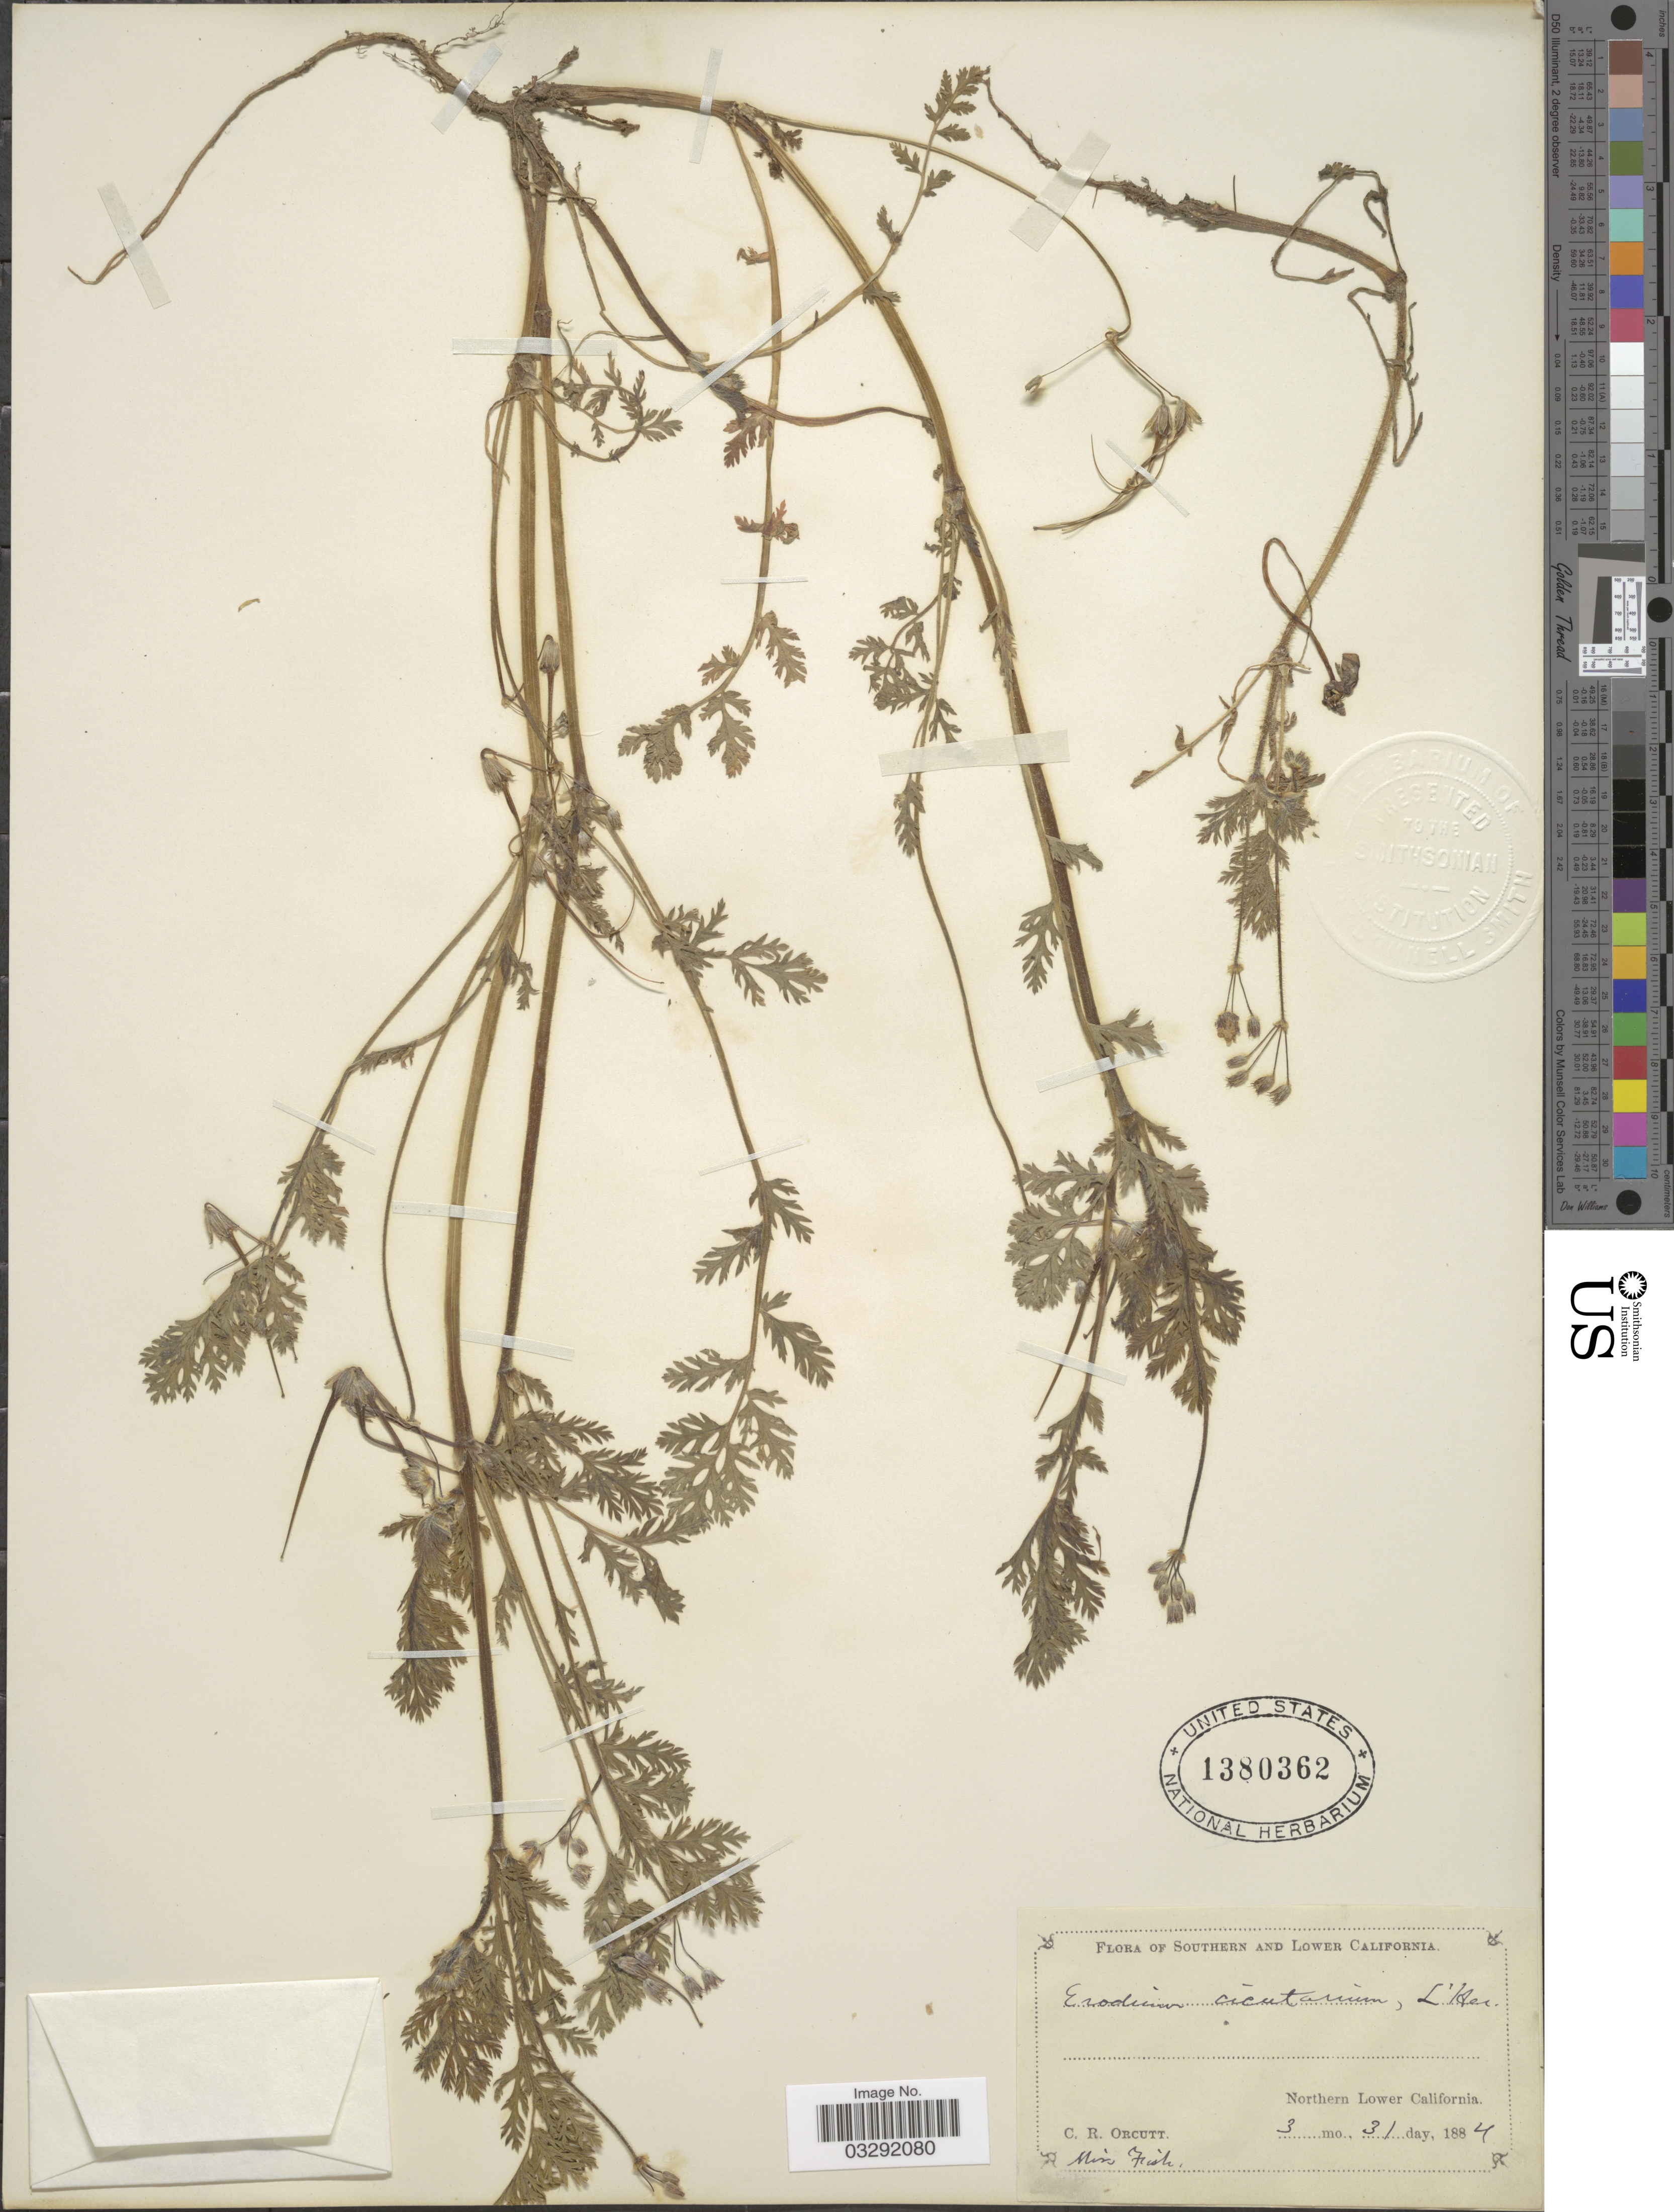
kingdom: Plantae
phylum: Tracheophyta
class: Magnoliopsida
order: Geraniales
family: Geraniaceae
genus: Erodium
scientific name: Erodium cicutarium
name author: (L.) L'Hér.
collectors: C. R. Orcutt & Fish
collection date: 1884-03-31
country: Mexico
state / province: Baja California Norte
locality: Lower California. Northern Lower California.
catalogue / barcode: US 1380362